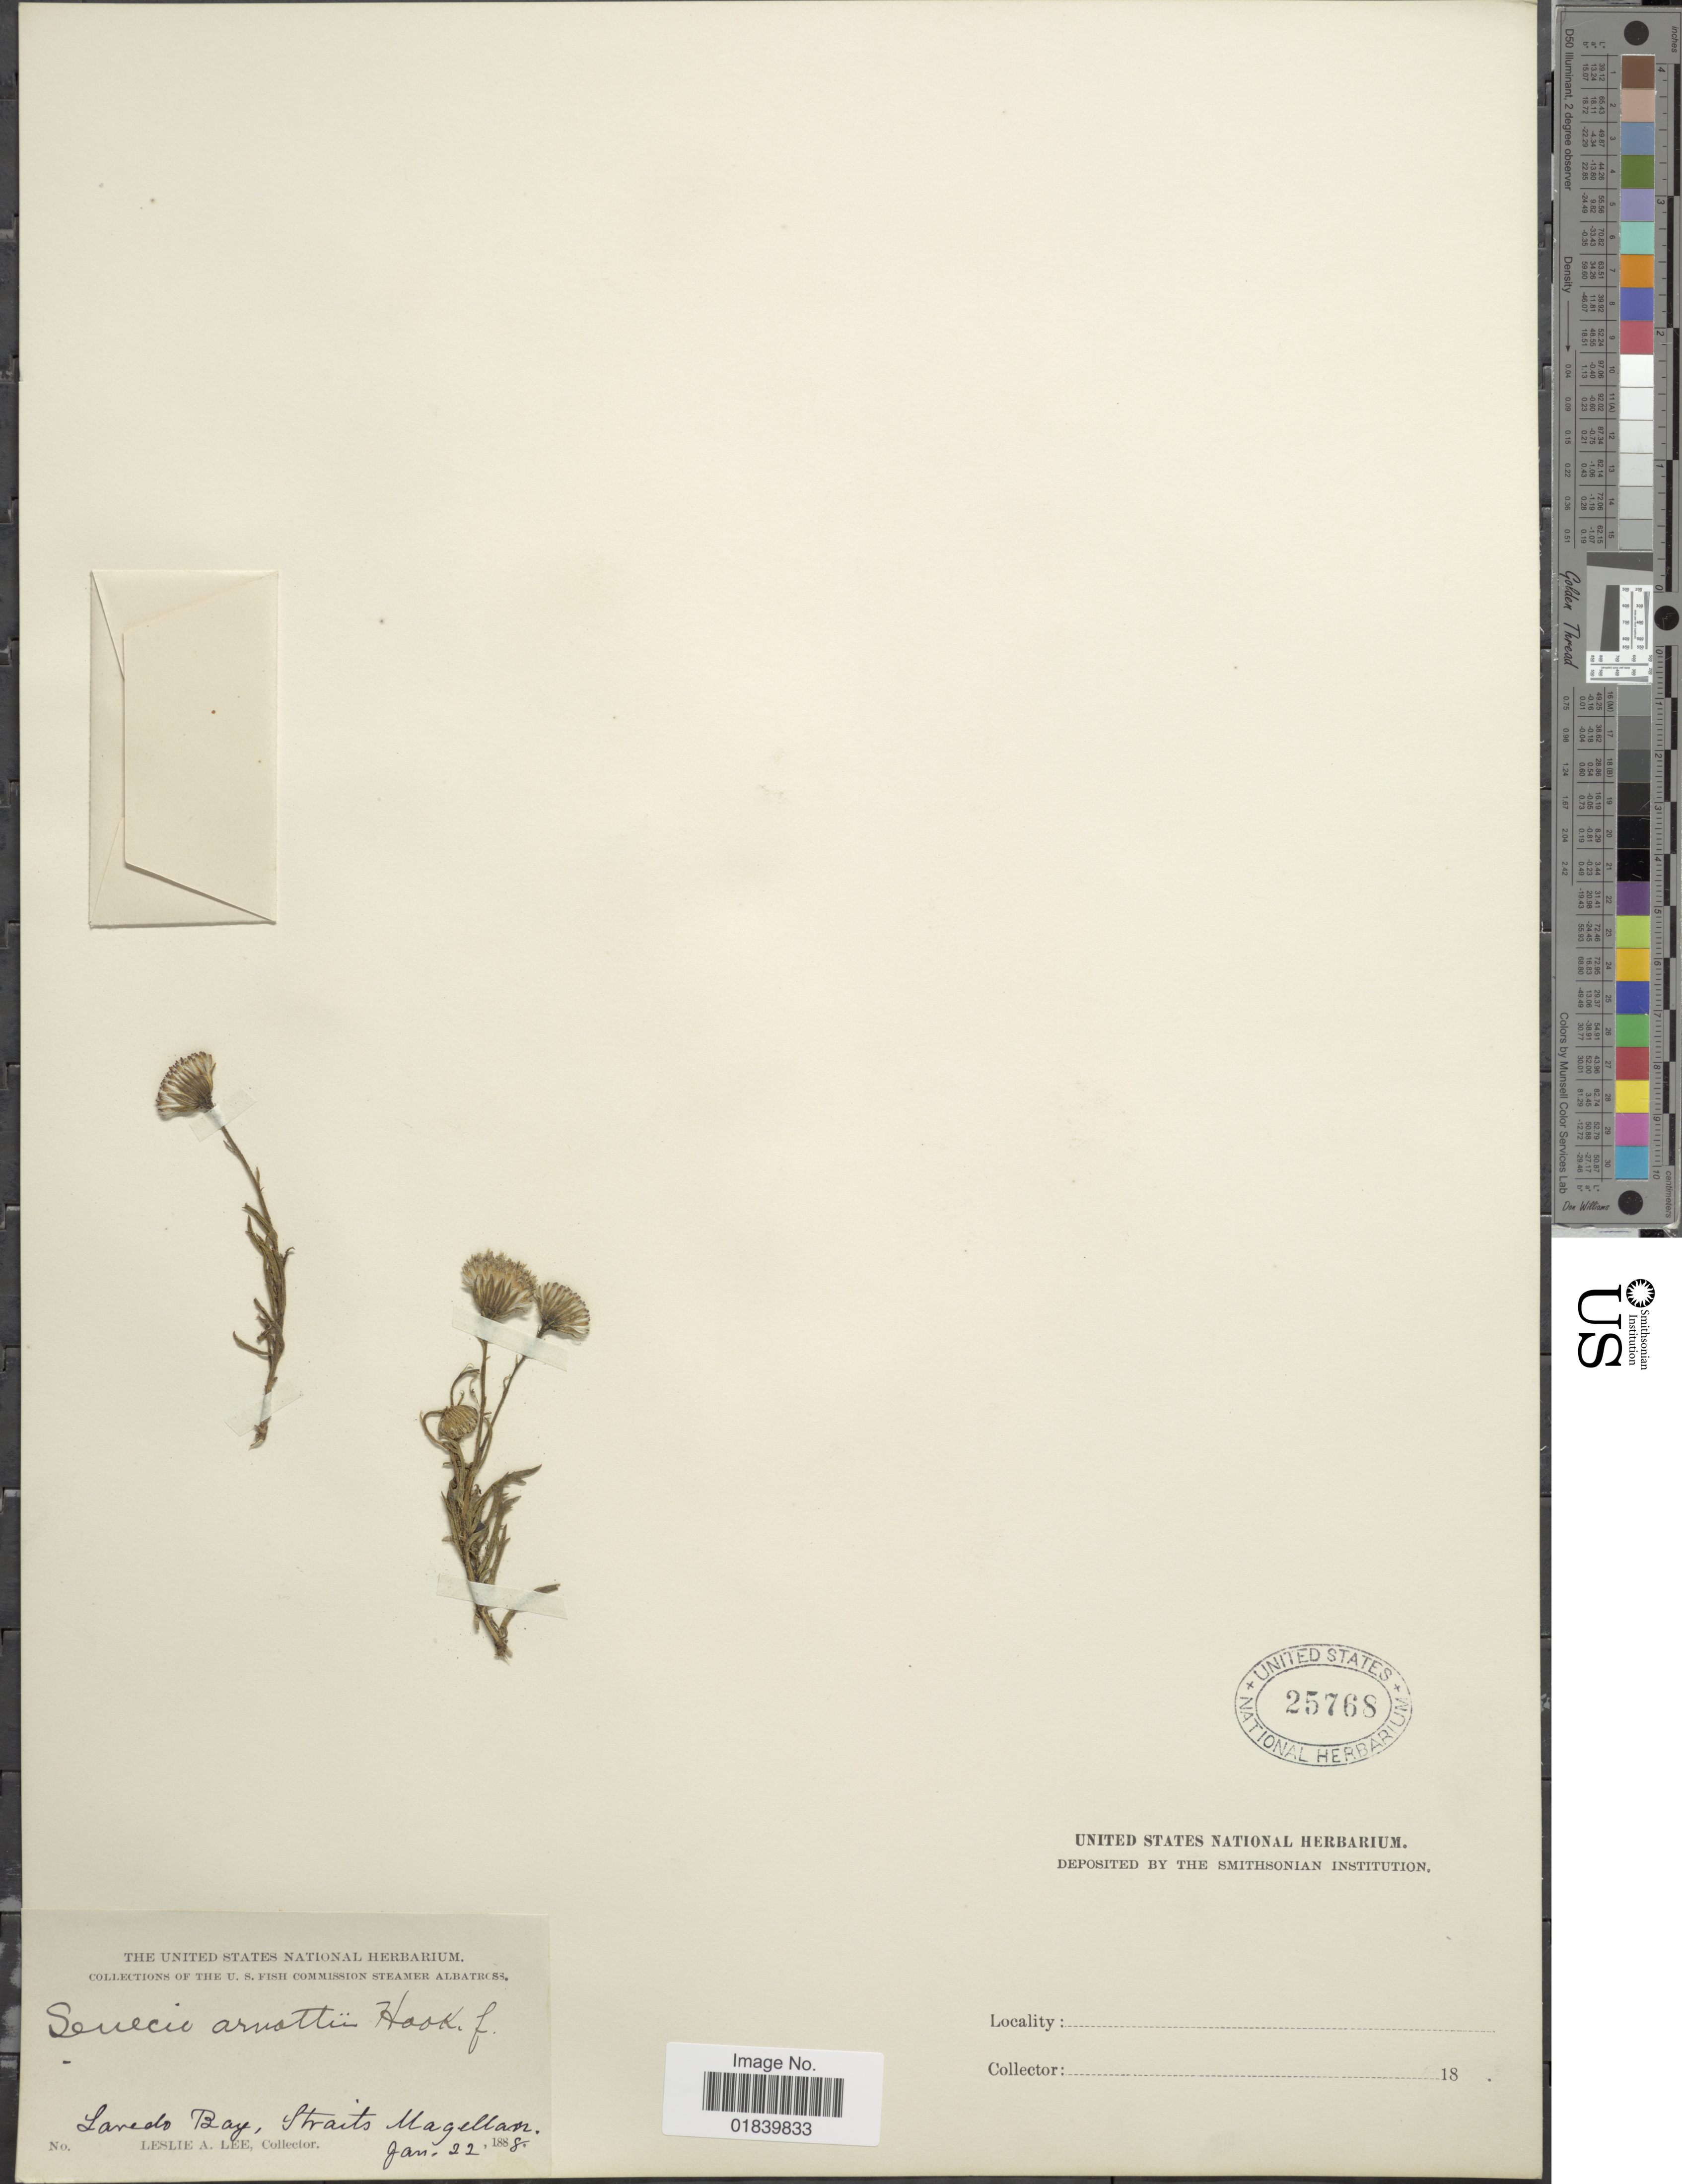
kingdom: Plantae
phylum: Tracheophyta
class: Magnoliopsida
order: Asterales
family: Asteraceae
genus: Senecio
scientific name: Senecio arnottii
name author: Hook. f.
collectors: L. Lee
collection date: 1888-01-22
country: Chile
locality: Laredo Bay. Straits Magellan.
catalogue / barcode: US 25768